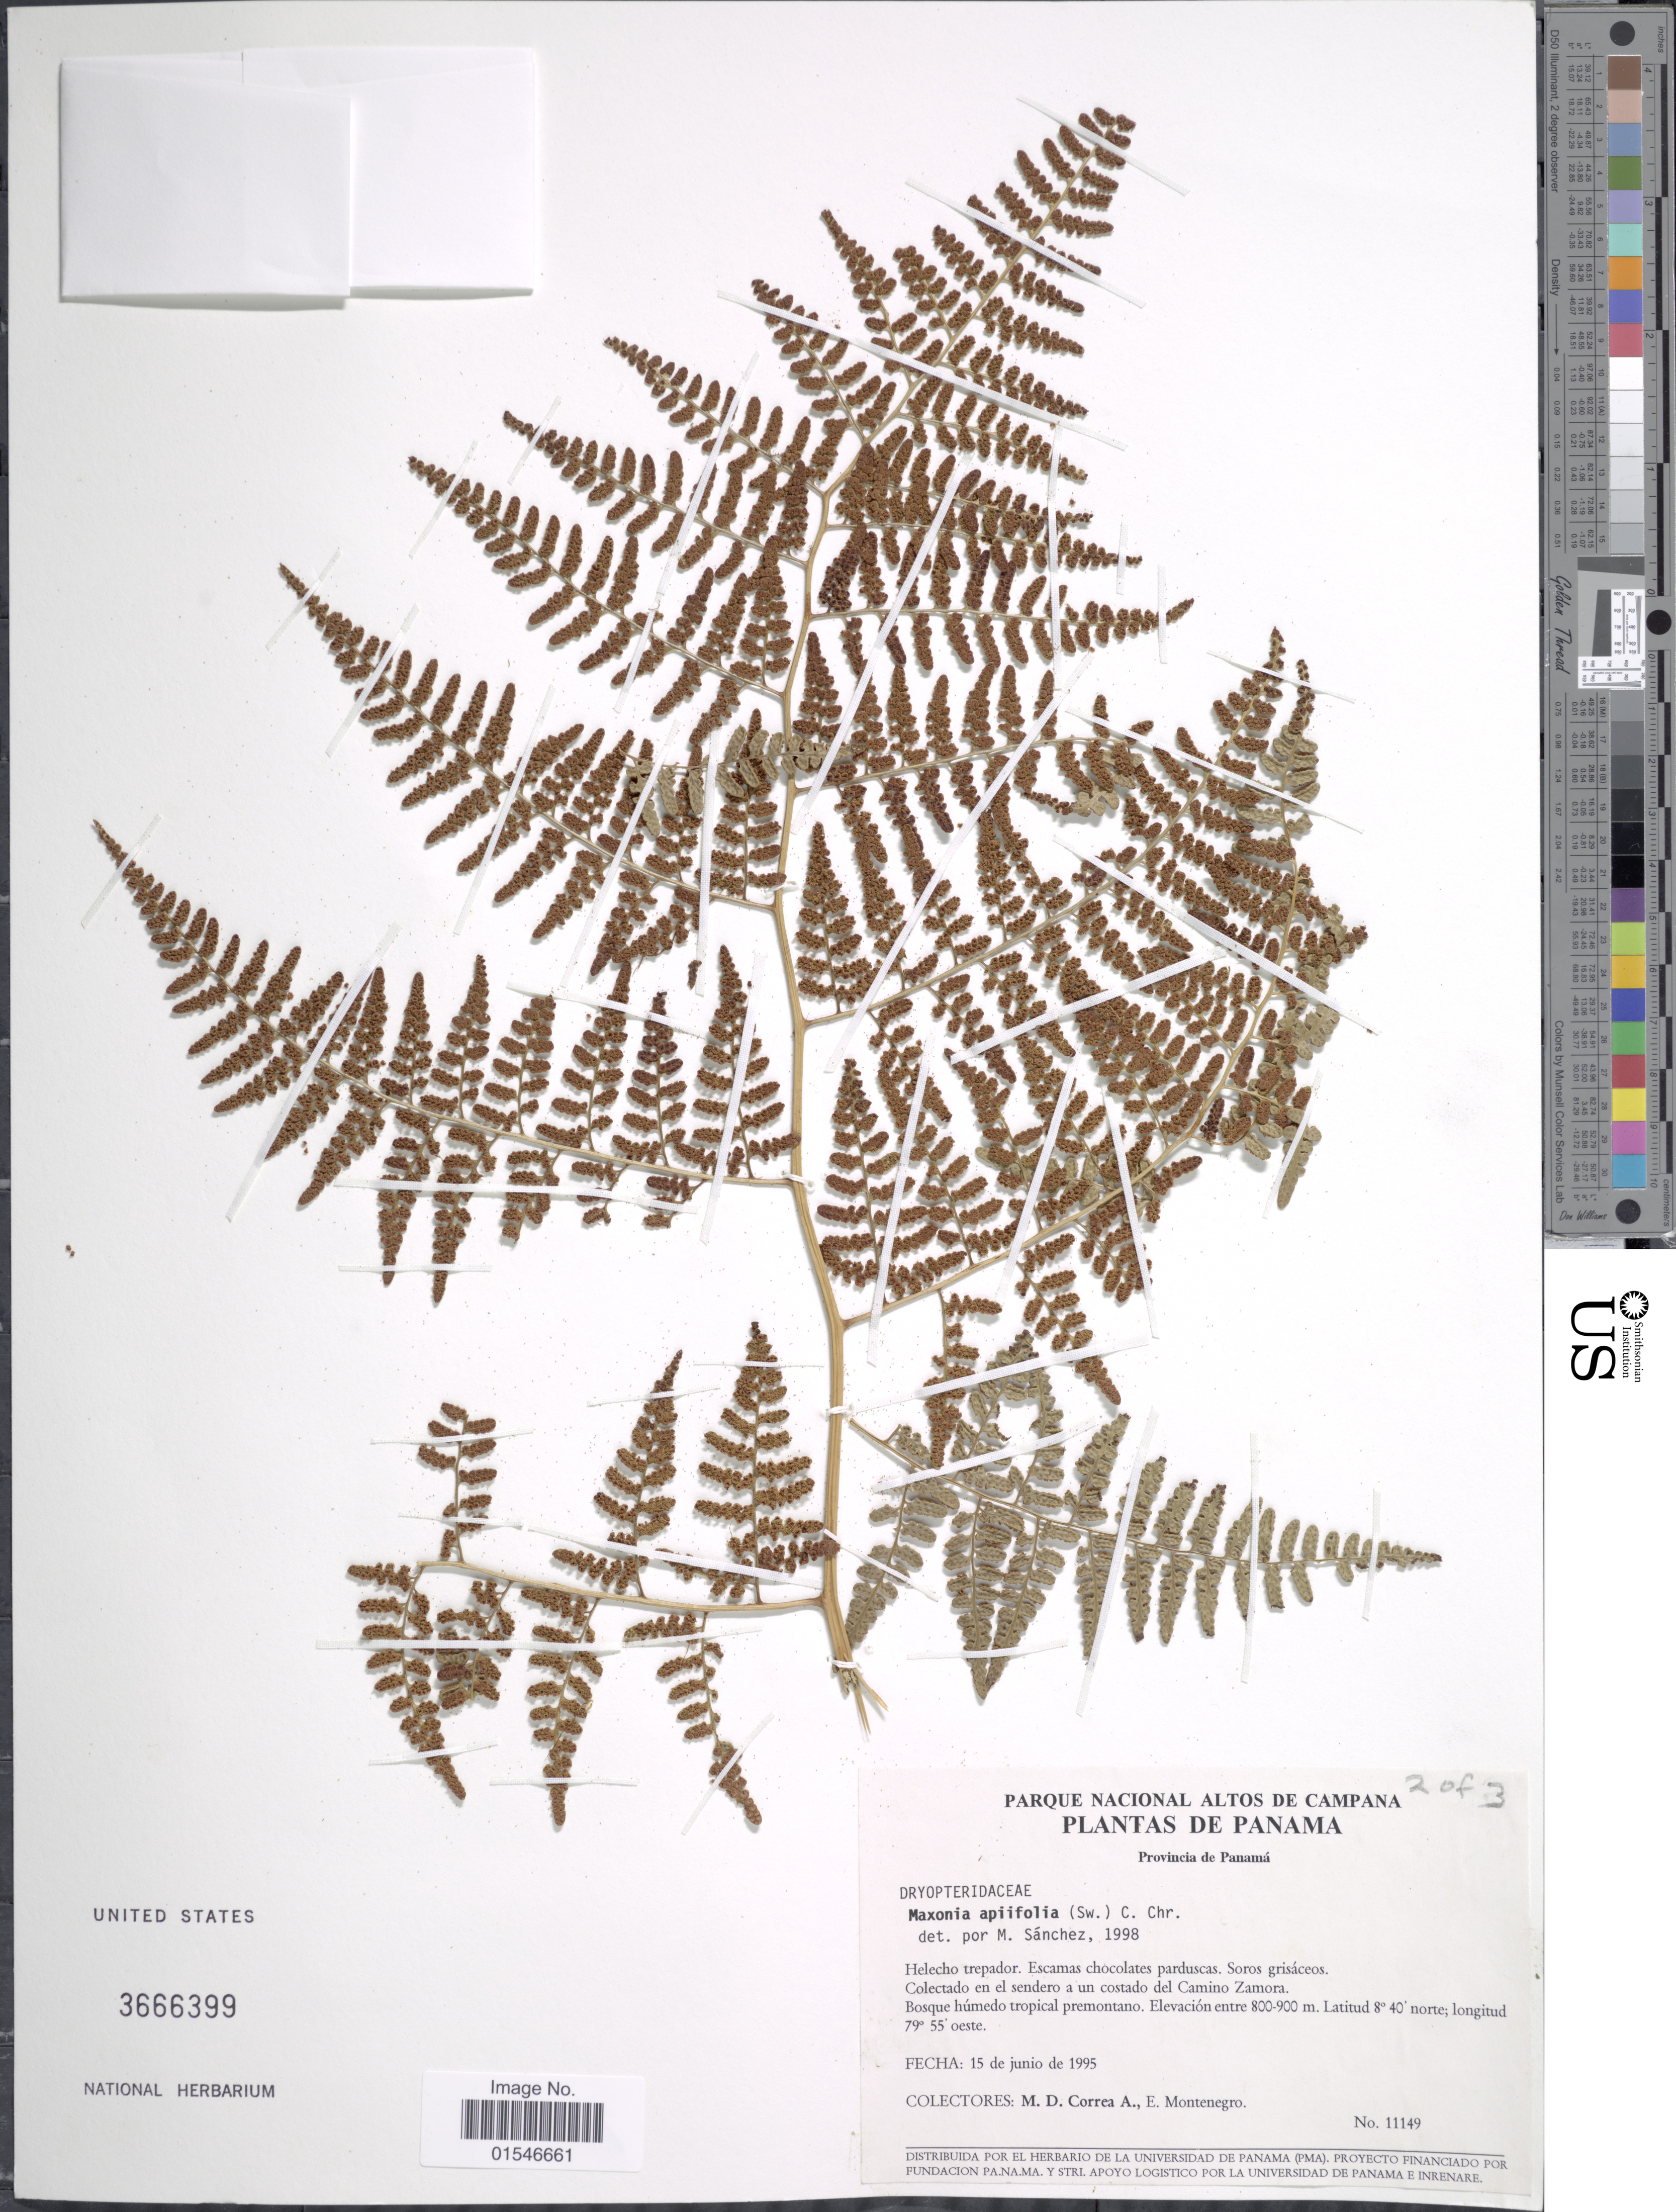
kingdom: Plantae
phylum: Tracheophyta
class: Polypodiopsida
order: Polypodiales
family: Dryopteridaceae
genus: Maxonia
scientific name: Maxonia apiifolia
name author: (Sw.) C. Chr.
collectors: M. D. Corrêa-A. & E. Montenegro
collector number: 11149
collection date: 1995-06-15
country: Panama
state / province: Panamá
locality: El sendero a un costado del Camino Zamora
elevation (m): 800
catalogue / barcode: US 3666399